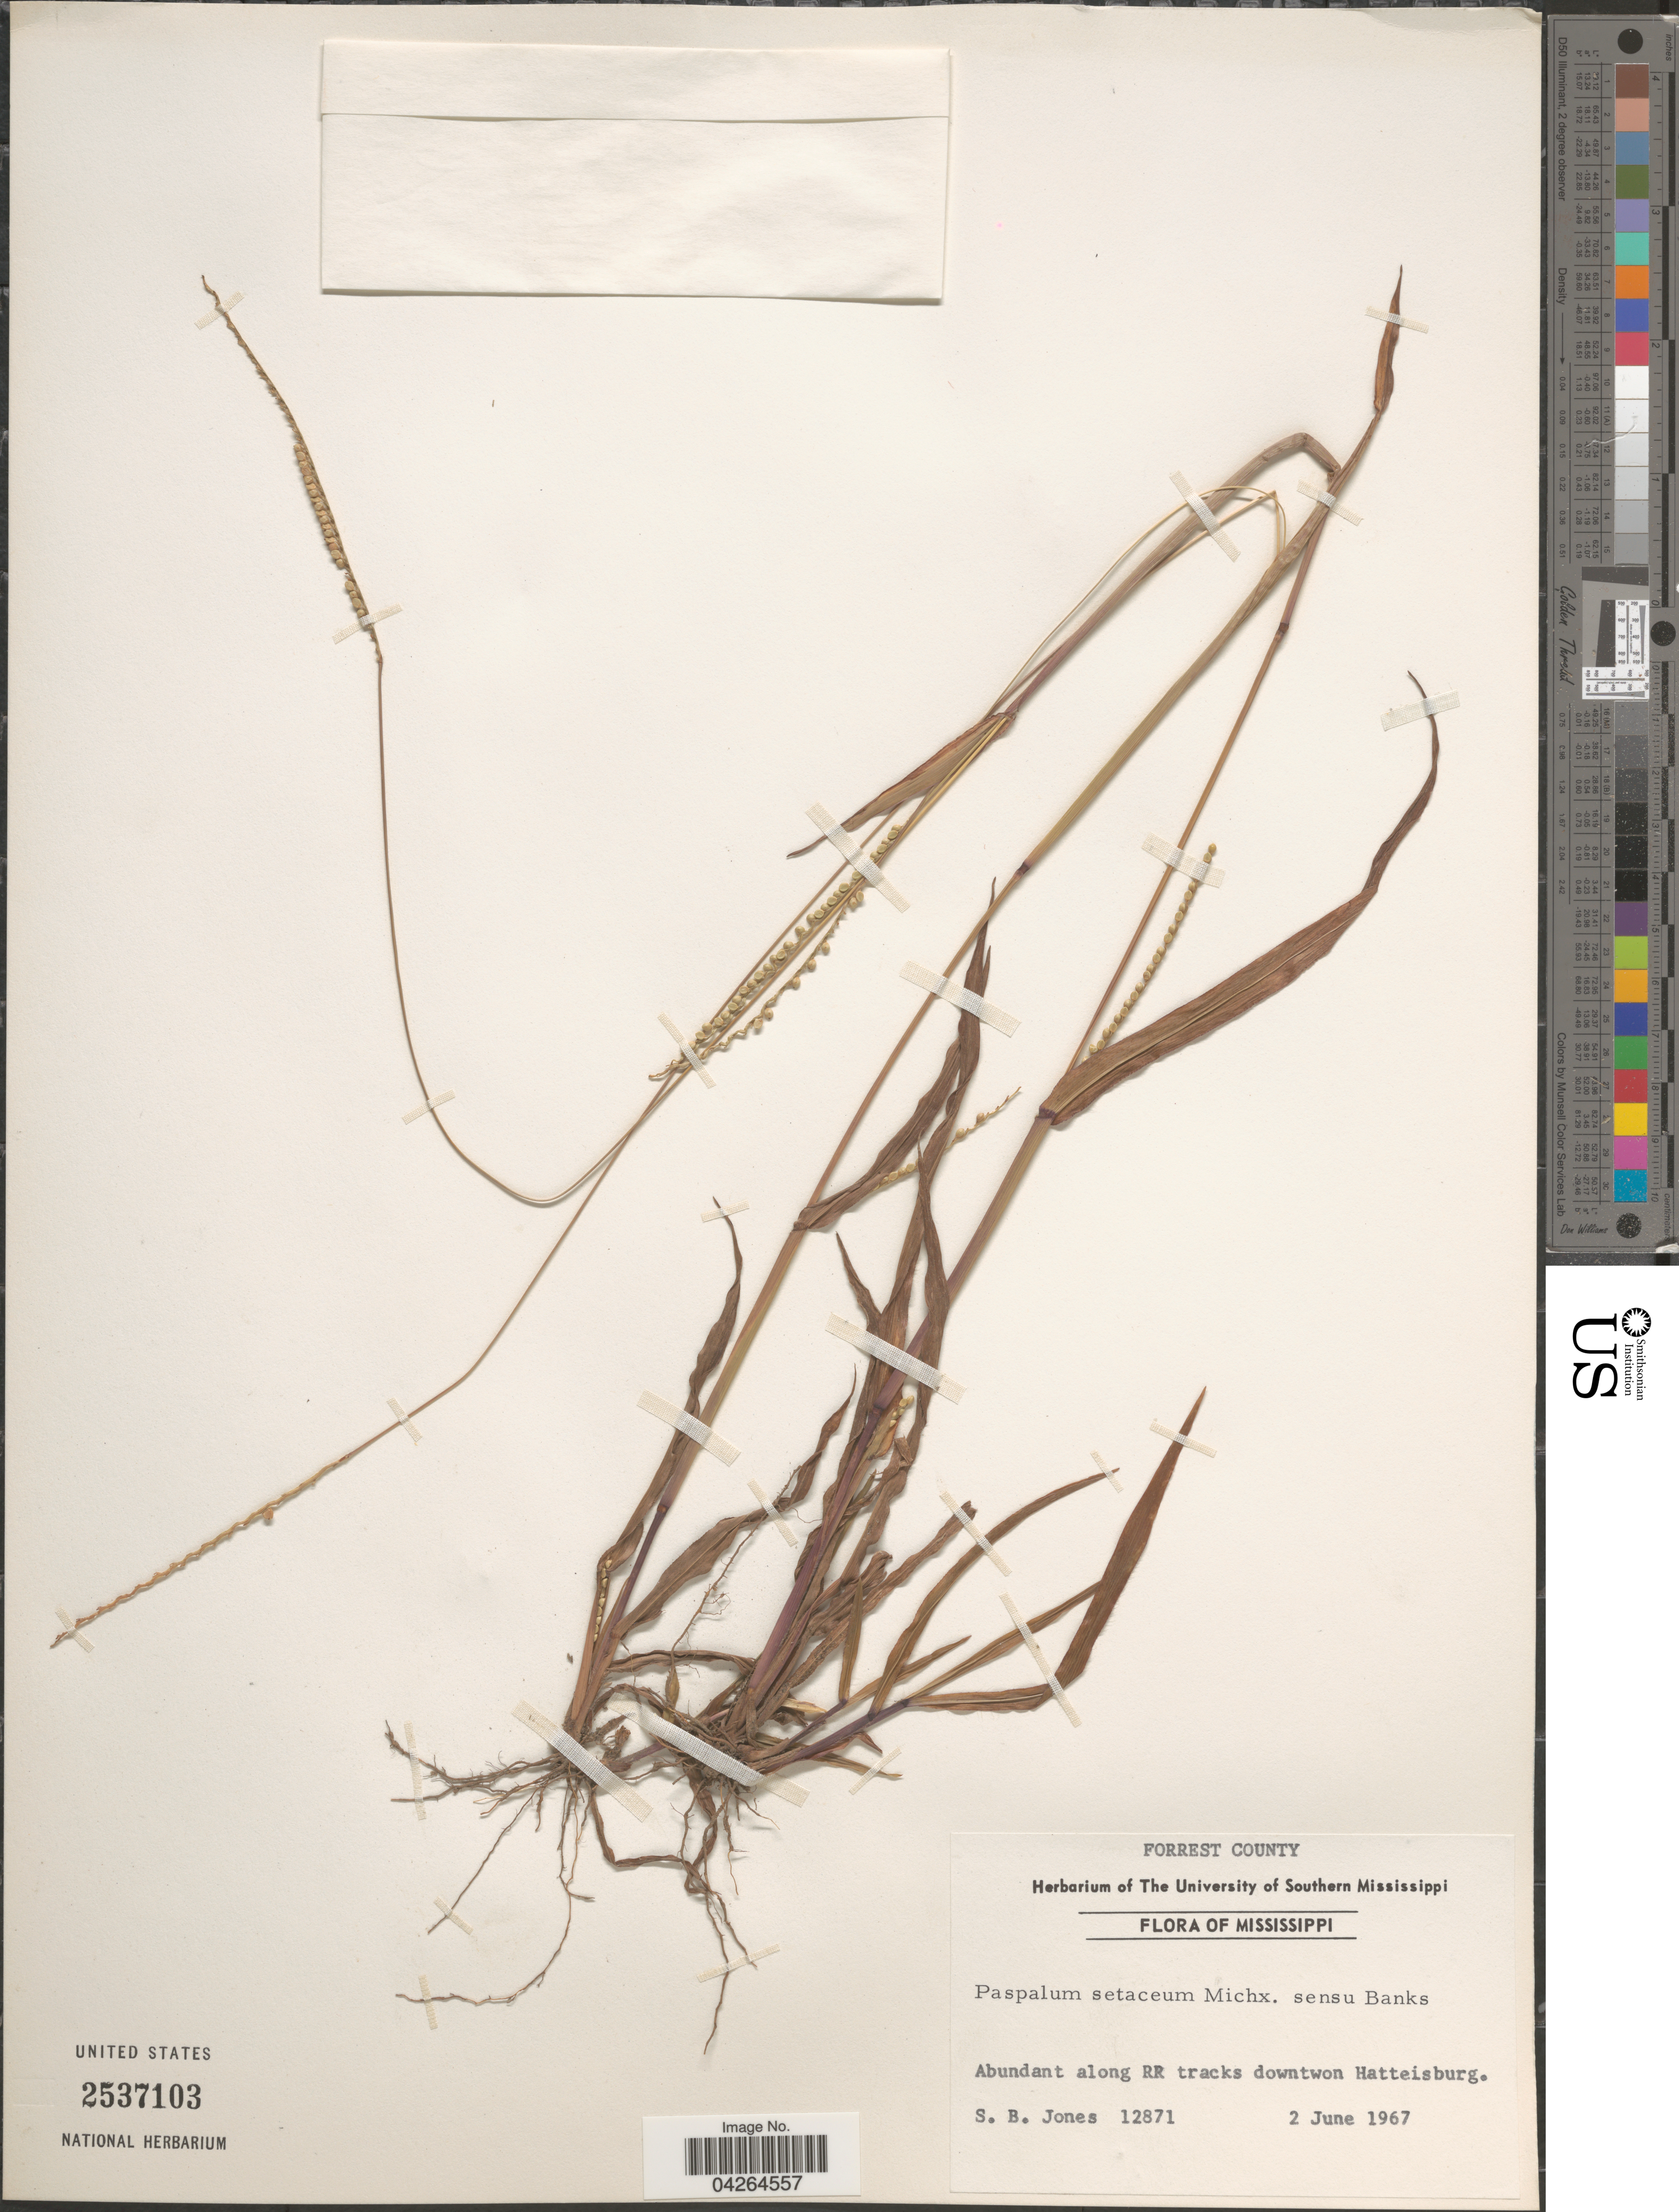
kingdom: Plantae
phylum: Tracheophyta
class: Liliopsida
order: Poales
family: Poaceae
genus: Paspalum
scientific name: Paspalum setaceum var. setaceum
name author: Michx.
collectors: S. B. Jones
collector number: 12871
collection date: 1967-06-02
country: United States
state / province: Mississippi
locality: Forrest County. Abundant along RR tracks downtown Hatteisburg.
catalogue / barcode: US 2537103